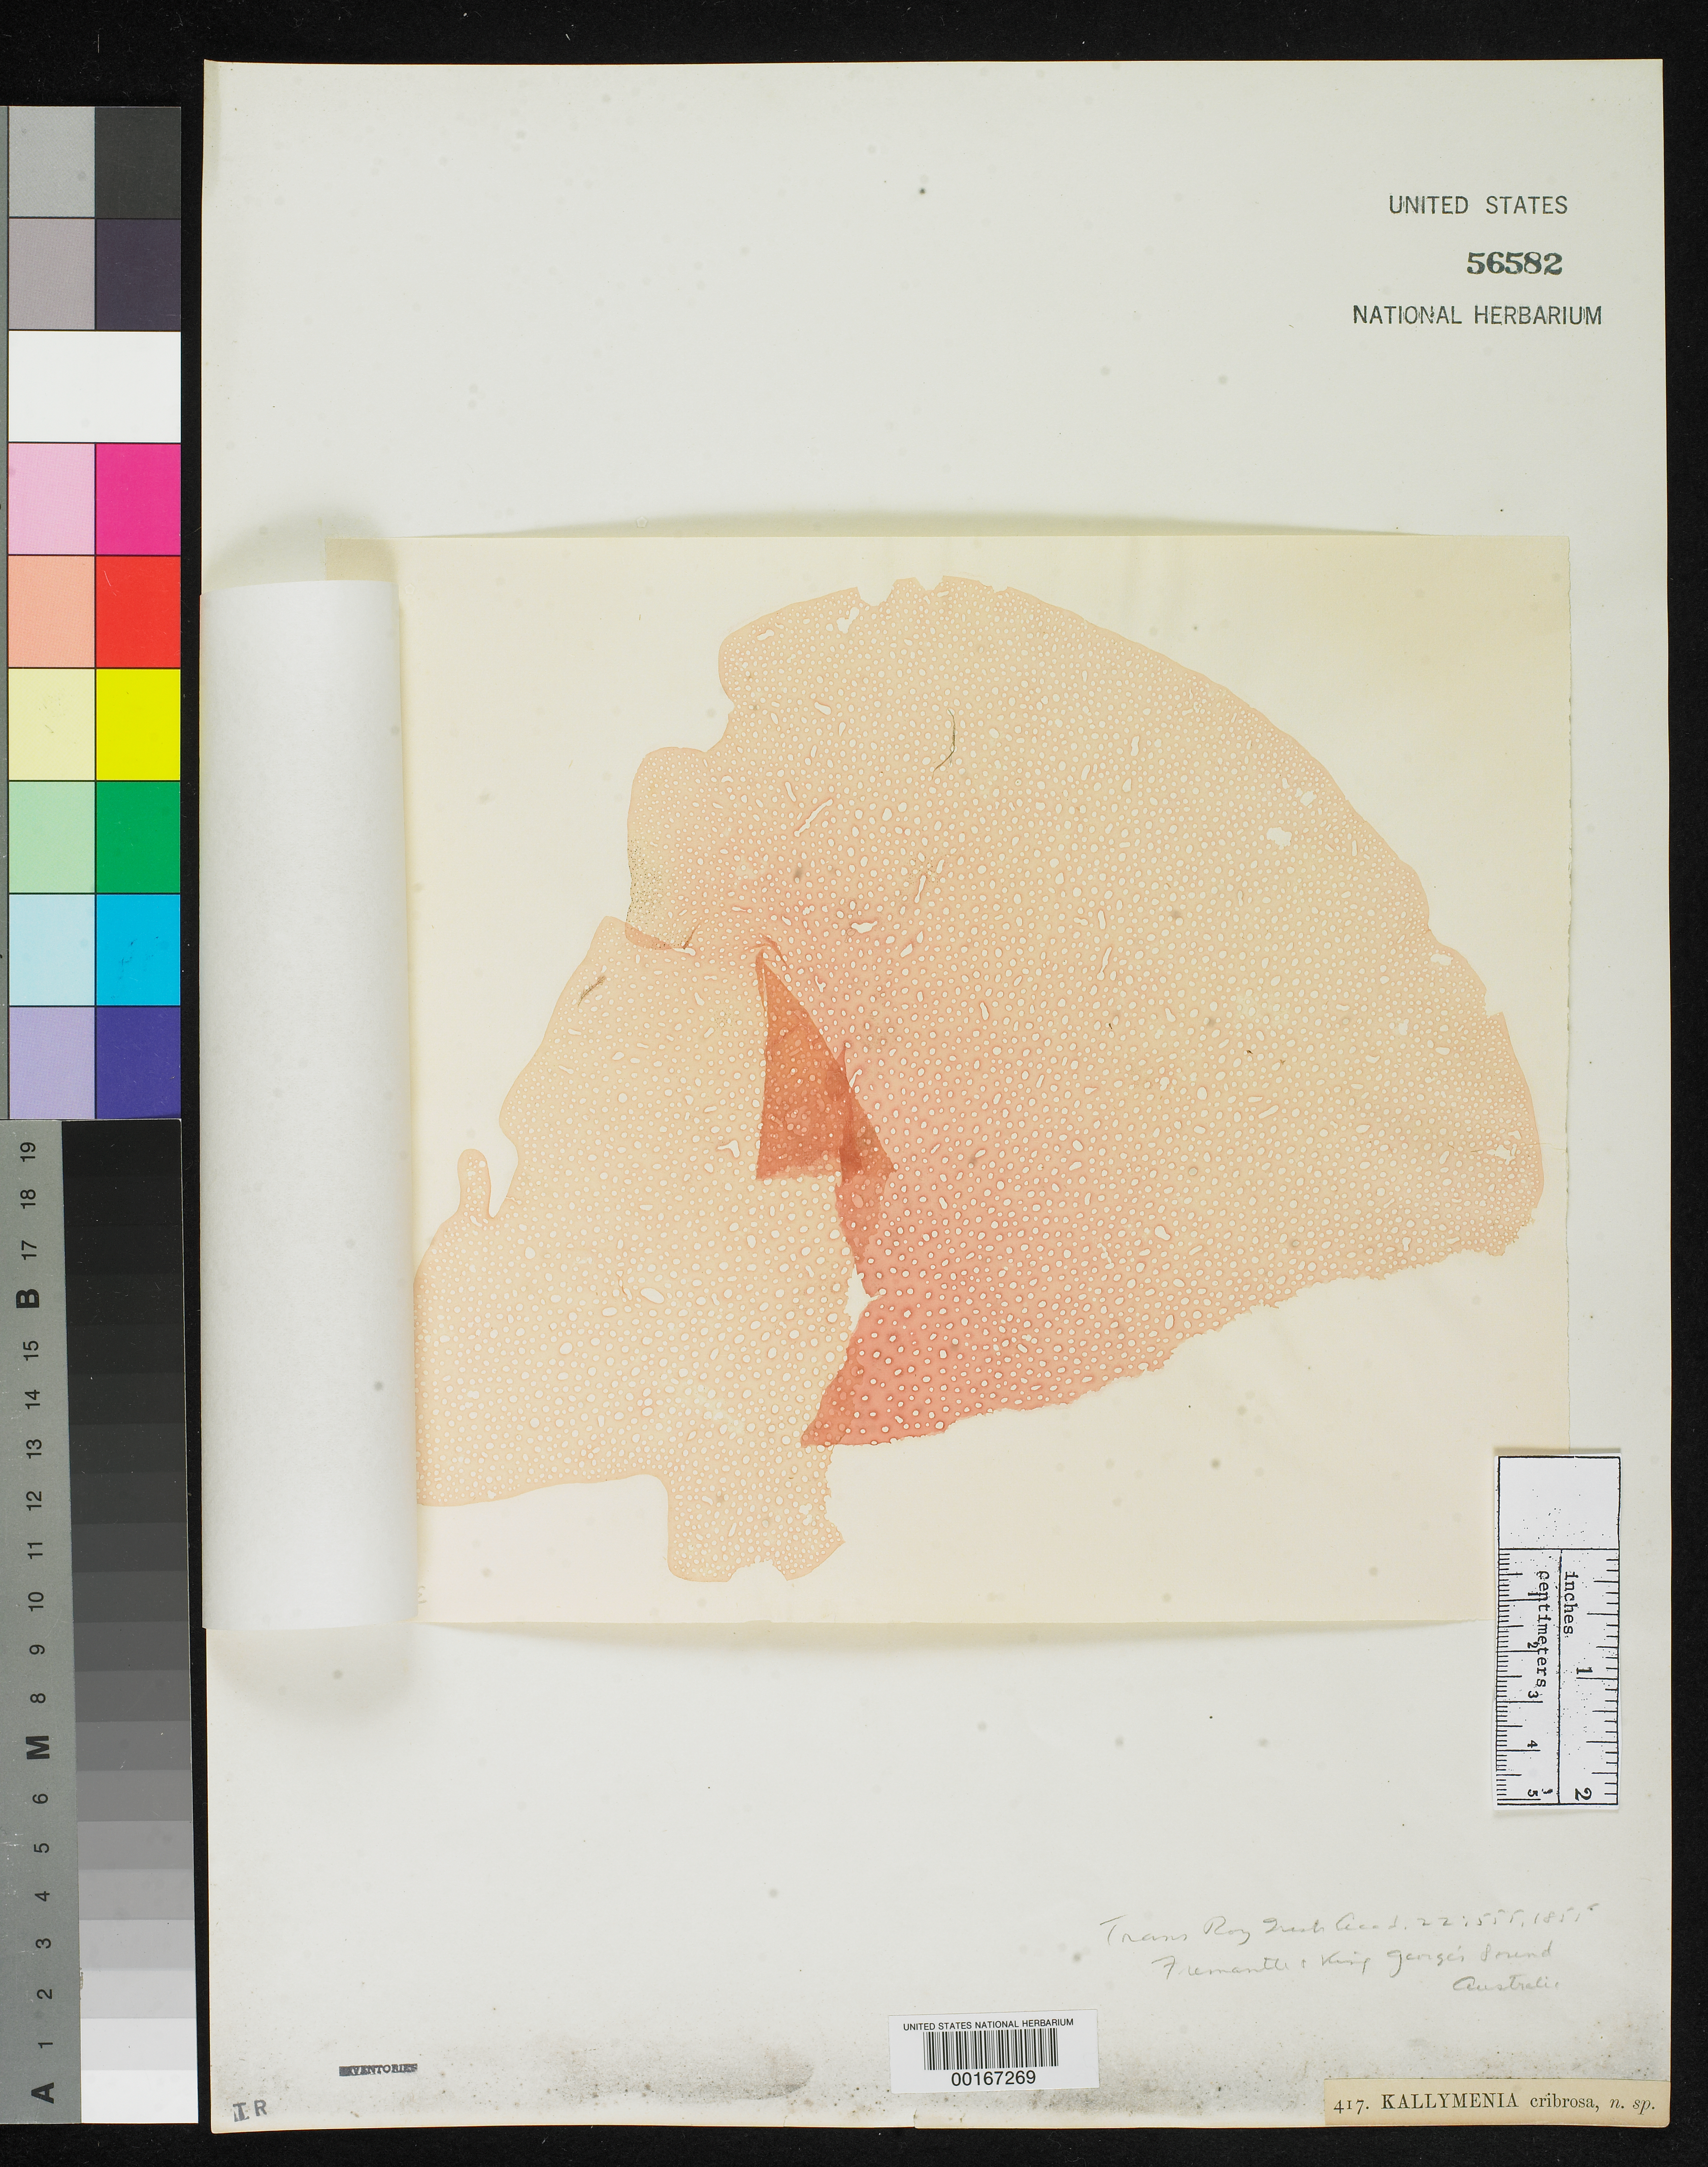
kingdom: Plantae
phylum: Rhodophyta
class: Florideophyceae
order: Gigartinales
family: Kallymeniaceae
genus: Kallymenia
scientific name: Kallymenia cribrosa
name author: Harv.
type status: Isotype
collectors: W. Harvey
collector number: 417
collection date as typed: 1854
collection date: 1854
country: Australia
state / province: Western Australia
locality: King George Sound and Fremantle.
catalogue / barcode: US 56582